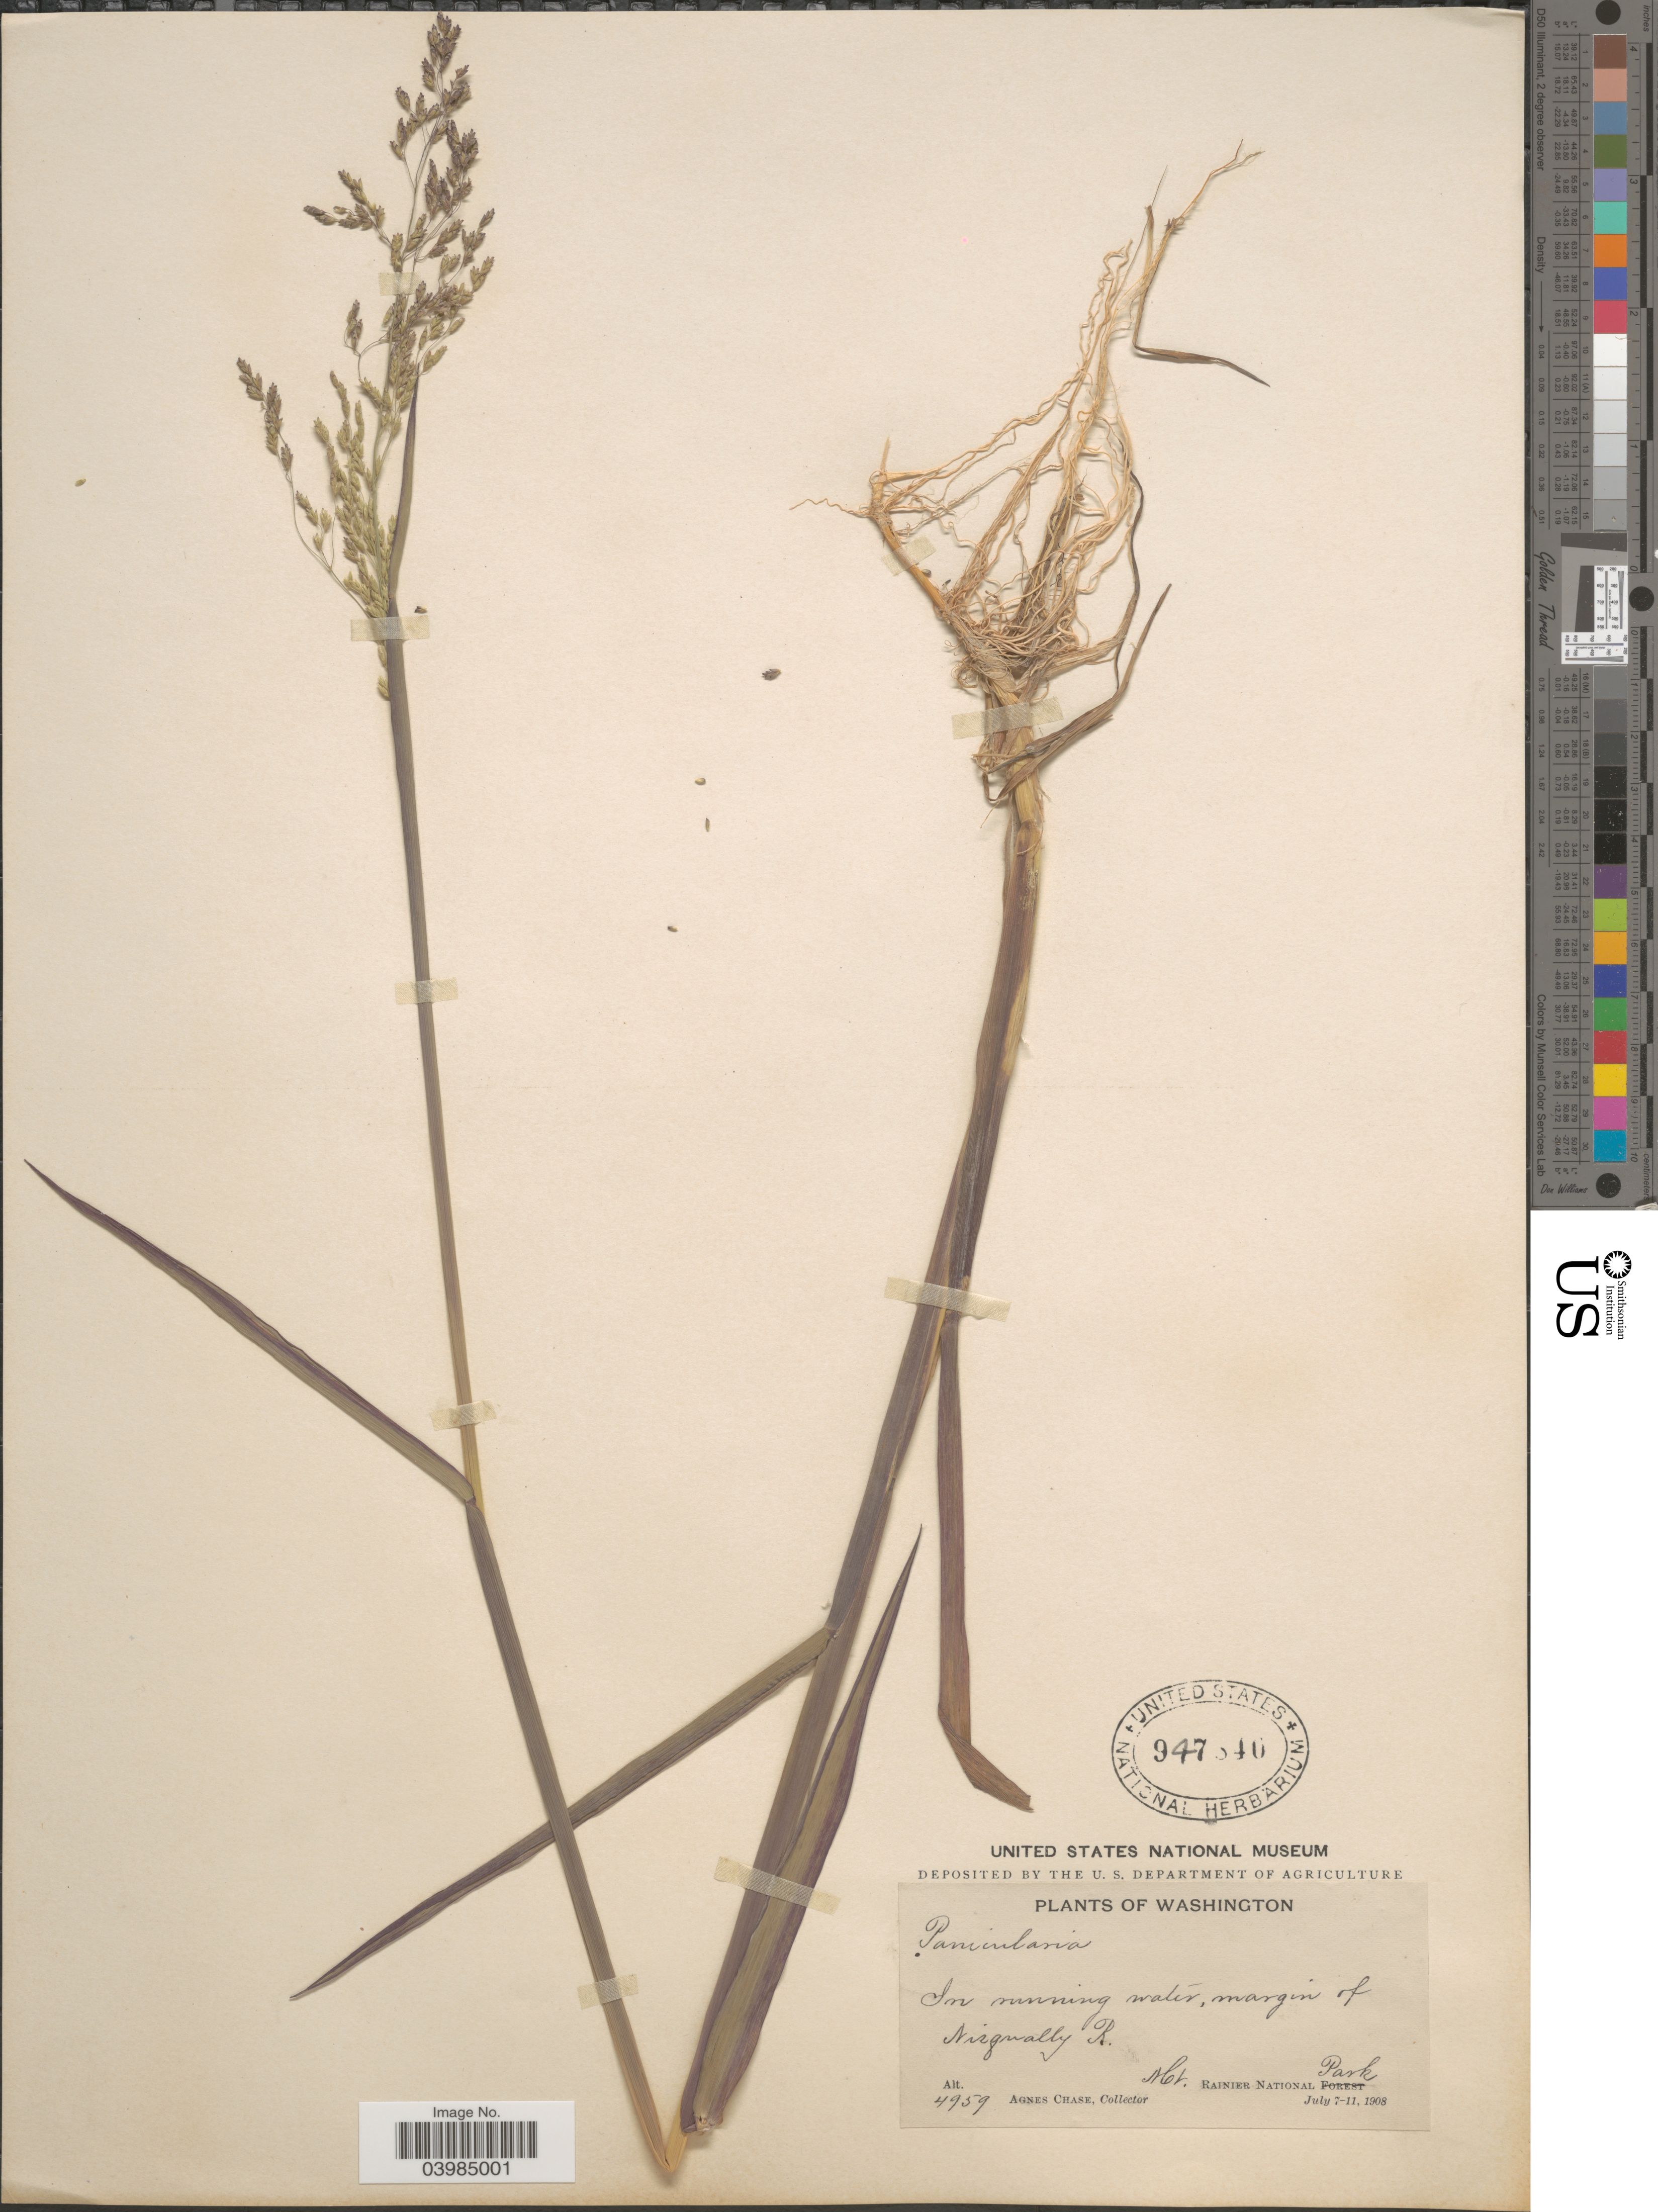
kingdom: Plantae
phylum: Tracheophyta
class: Liliopsida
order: Poales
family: Poaceae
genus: Glyceria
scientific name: Glyceria sp.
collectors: A. Chase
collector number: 4959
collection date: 1908-07-07/1908-07-11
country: United States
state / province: Washington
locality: In running water, margin of Nisqually R. Mt. Rainier National Park.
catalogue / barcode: US 948480